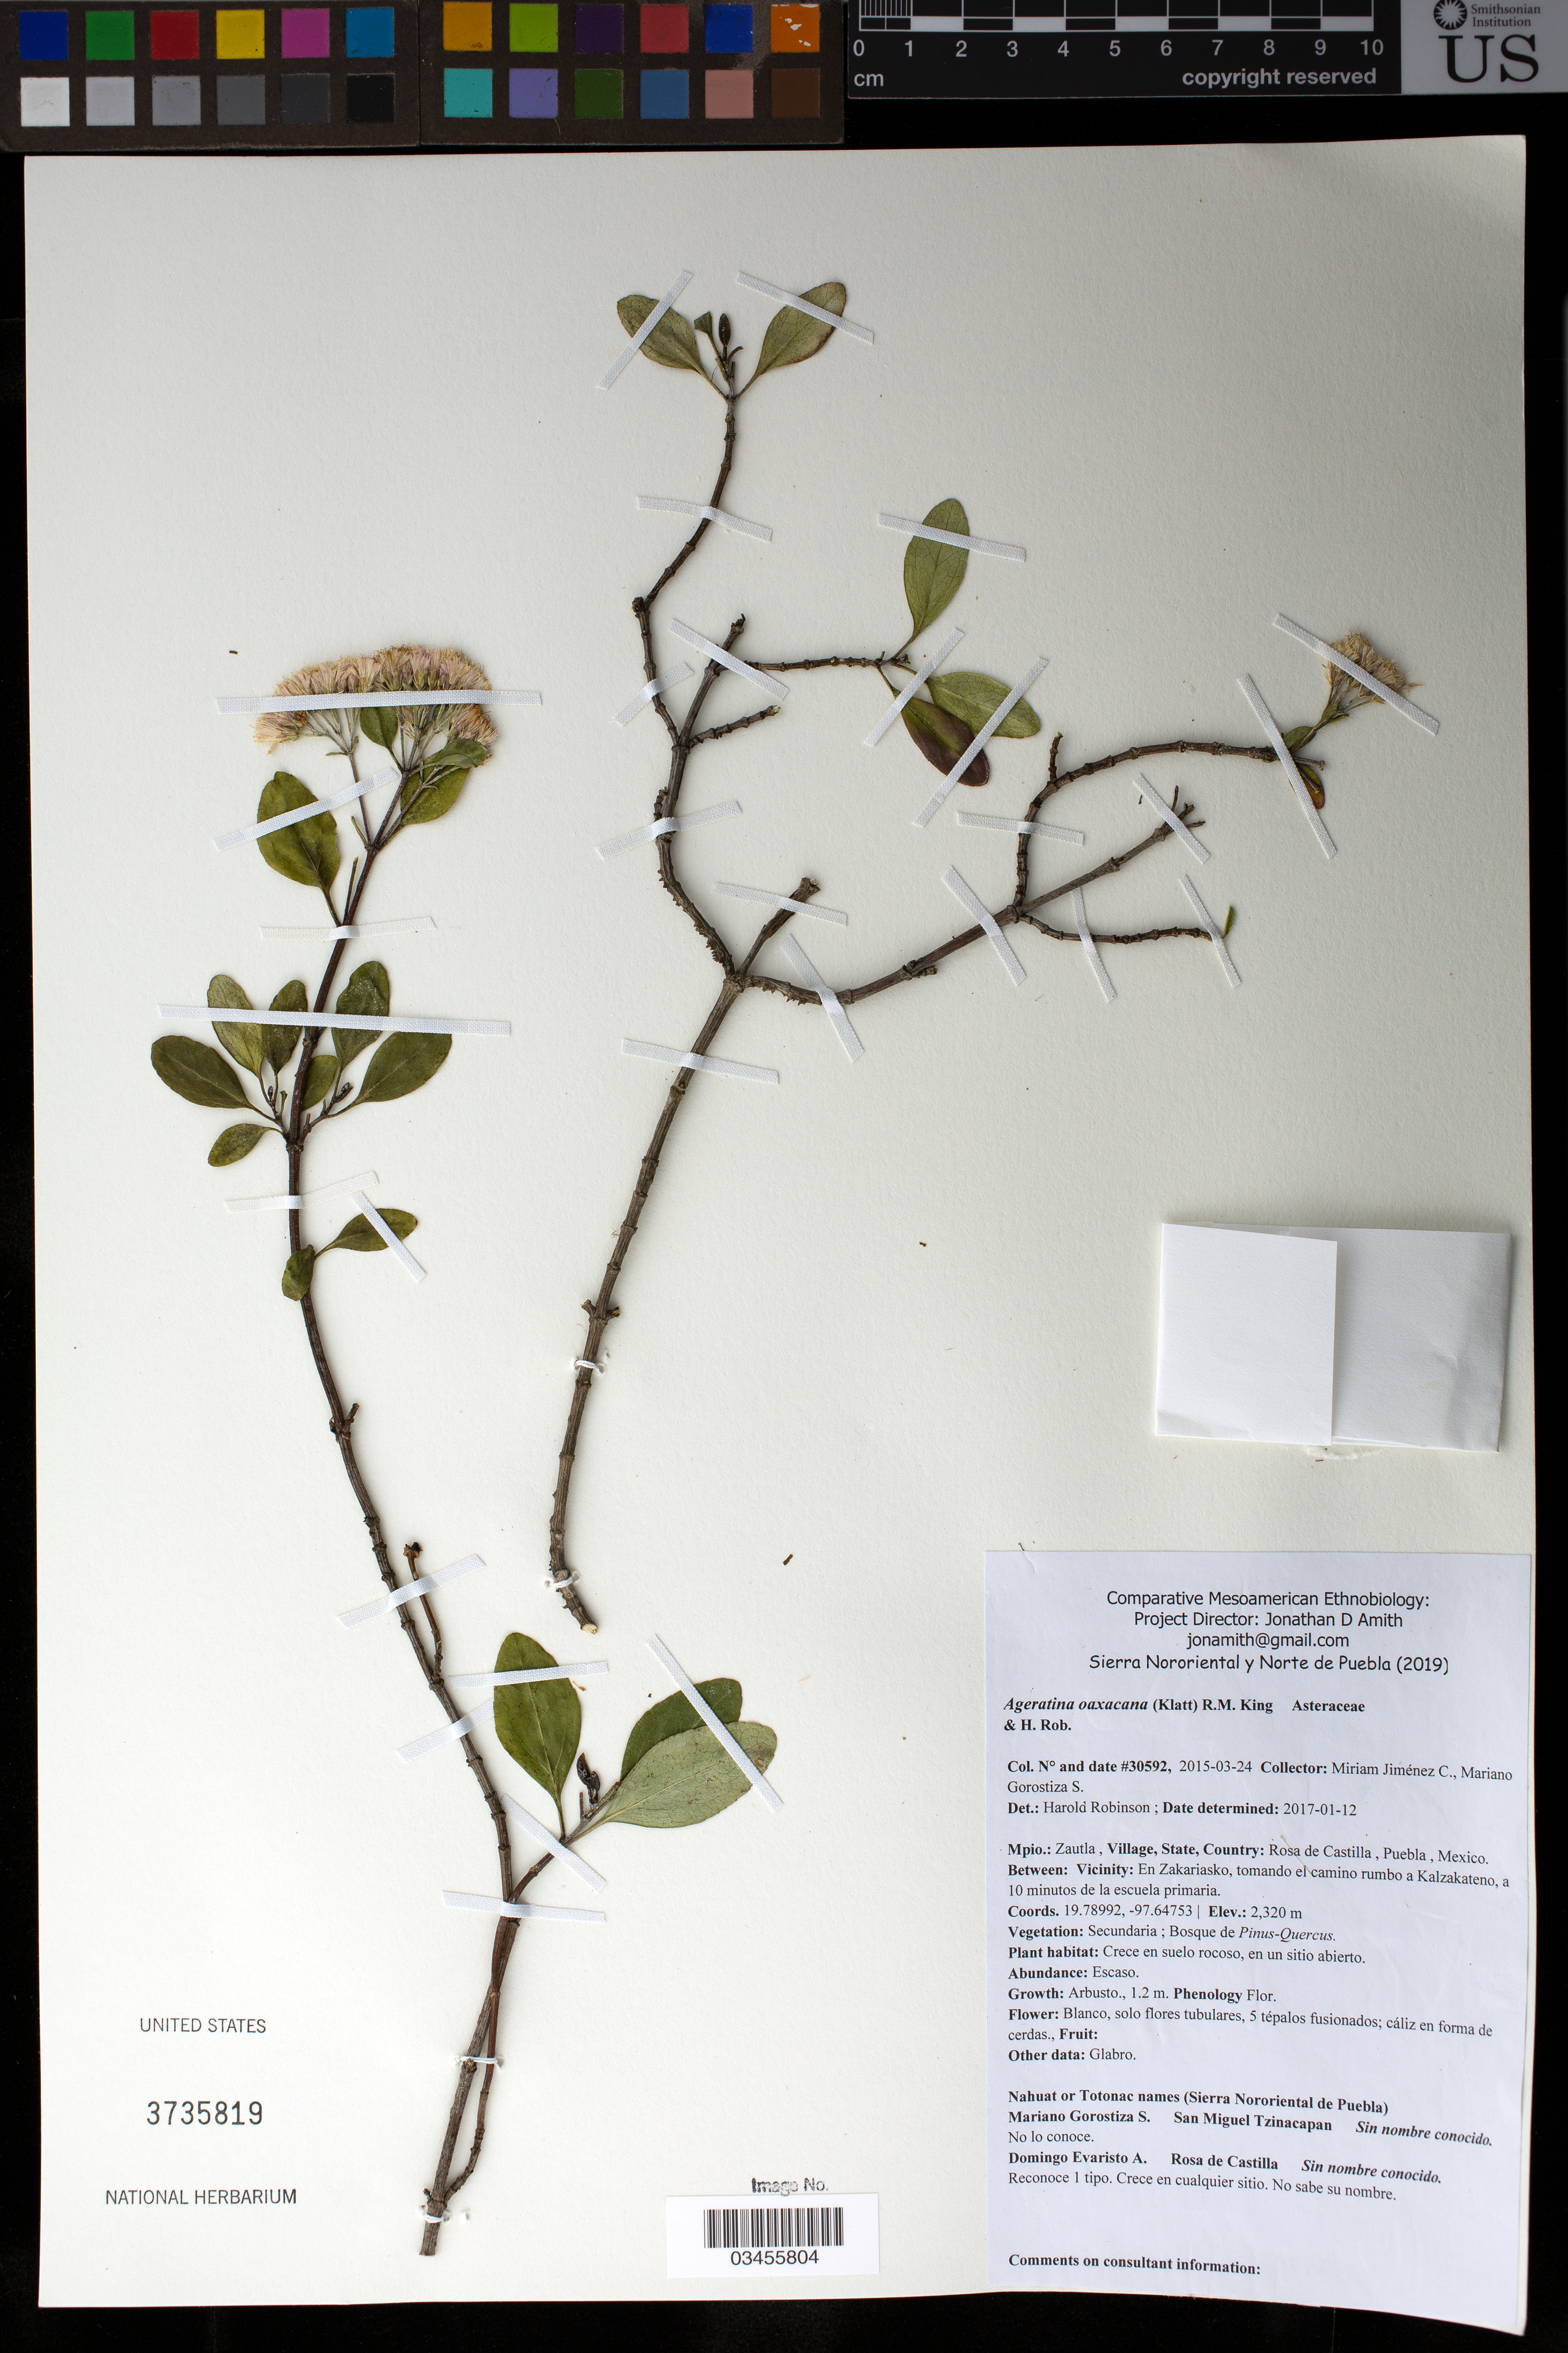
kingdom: Plantae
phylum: Tracheophyta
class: Magnoliopsida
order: Asterales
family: Asteraceae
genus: Ageratina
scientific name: Ageratina oaxacana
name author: (Klatt) R.M. King & H. Rob.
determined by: Robinson, Harold E., (US)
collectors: M. Jiménez Chimil & M. Gorostiza S.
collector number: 30592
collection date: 2015-03-24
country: México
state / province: Puebla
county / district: Zautla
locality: PUEBLO: Rosa de Castilla; LOCALIDAD EXACTA: En Zakariasko, tomando el camino rumbo a Kalzakateno, a 10 minutos de la escuela primaria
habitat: Bosque de Pinus-Quercus | En suelo rocoso, en un sitio abierto.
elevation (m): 2320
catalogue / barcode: US 3735819